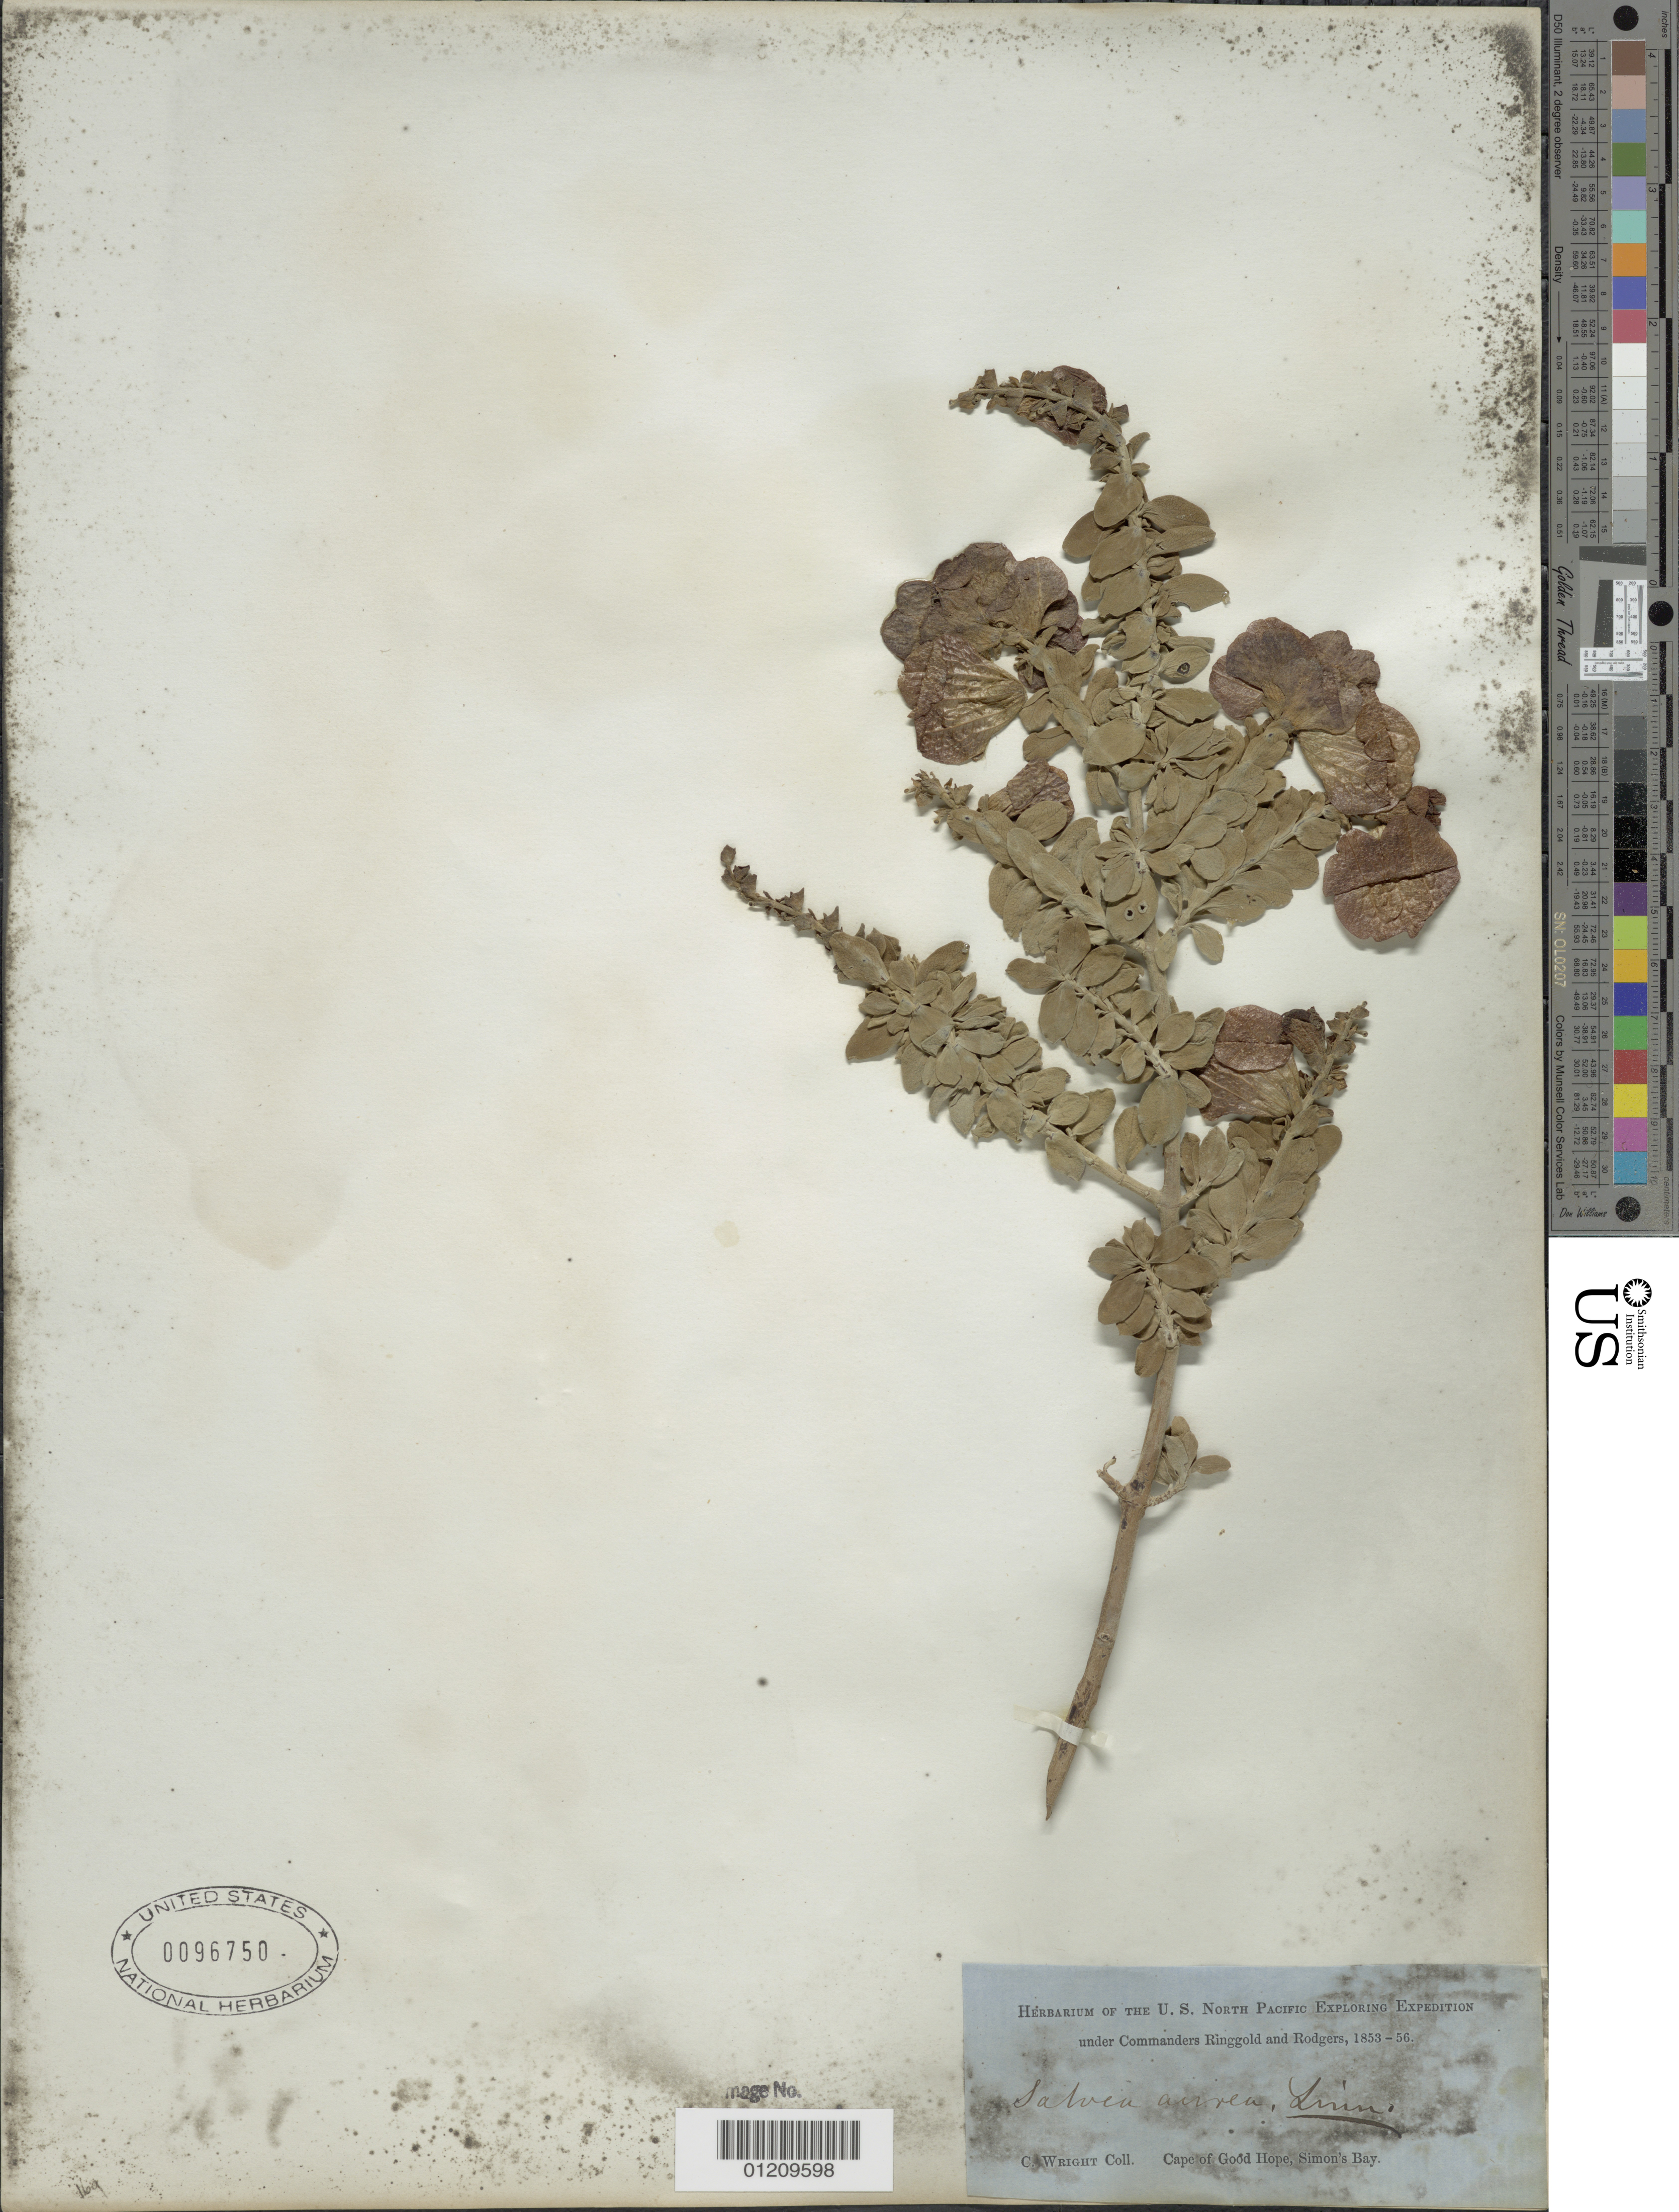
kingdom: Plantae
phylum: Tracheophyta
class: Magnoliopsida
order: Lamiales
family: Lamiaceae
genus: Salvia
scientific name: Salvia aurea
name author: L.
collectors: C. Wright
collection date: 1853/1856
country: South Africa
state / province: Western Cape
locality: Cape of Good Hope, Simon's Bay.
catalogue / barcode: US 96750